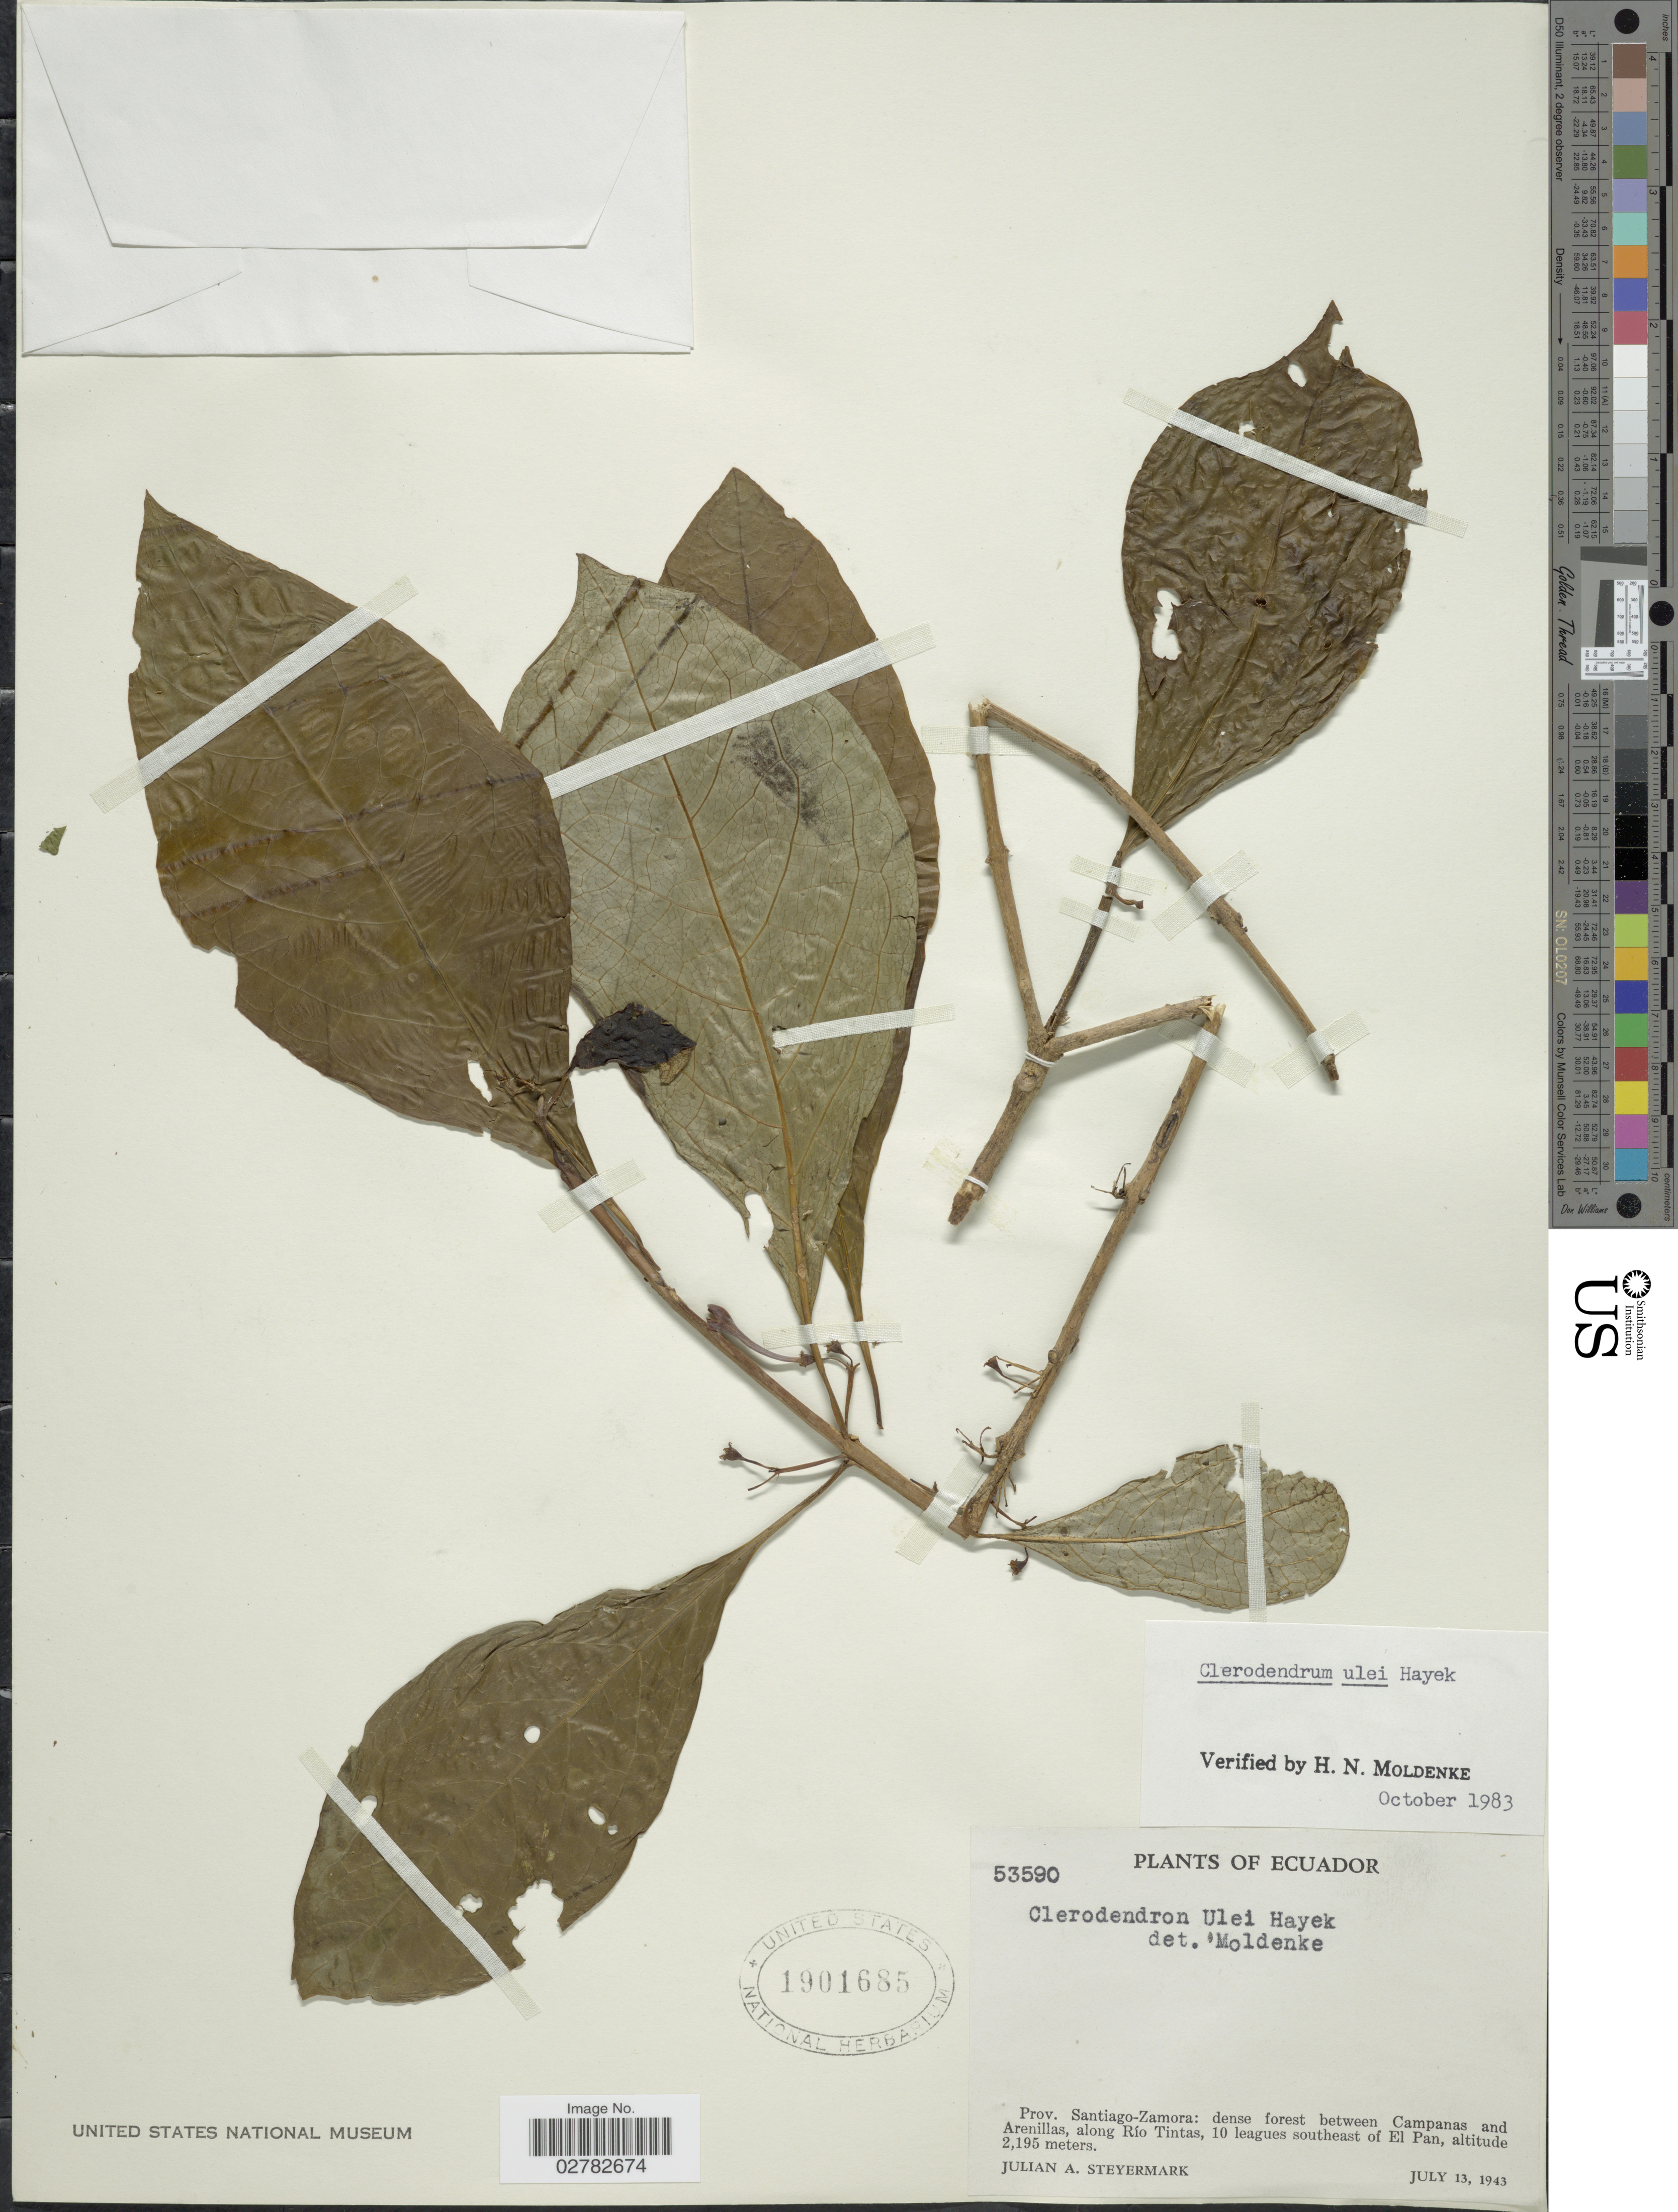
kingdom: Plantae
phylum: Tracheophyta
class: Magnoliopsida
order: Lamiales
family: Lamiaceae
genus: Clerodendrum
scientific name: Clerodendrum ulei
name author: Hayek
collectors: J. Steyermark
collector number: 53590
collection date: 1943-07-13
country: Ecuador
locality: Prov. Santiago-Zamora: dense forest between Campanas and Arenillas, along Río Tintas, 10 leagues southeast of El Pan.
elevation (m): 2195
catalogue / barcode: US 1901685